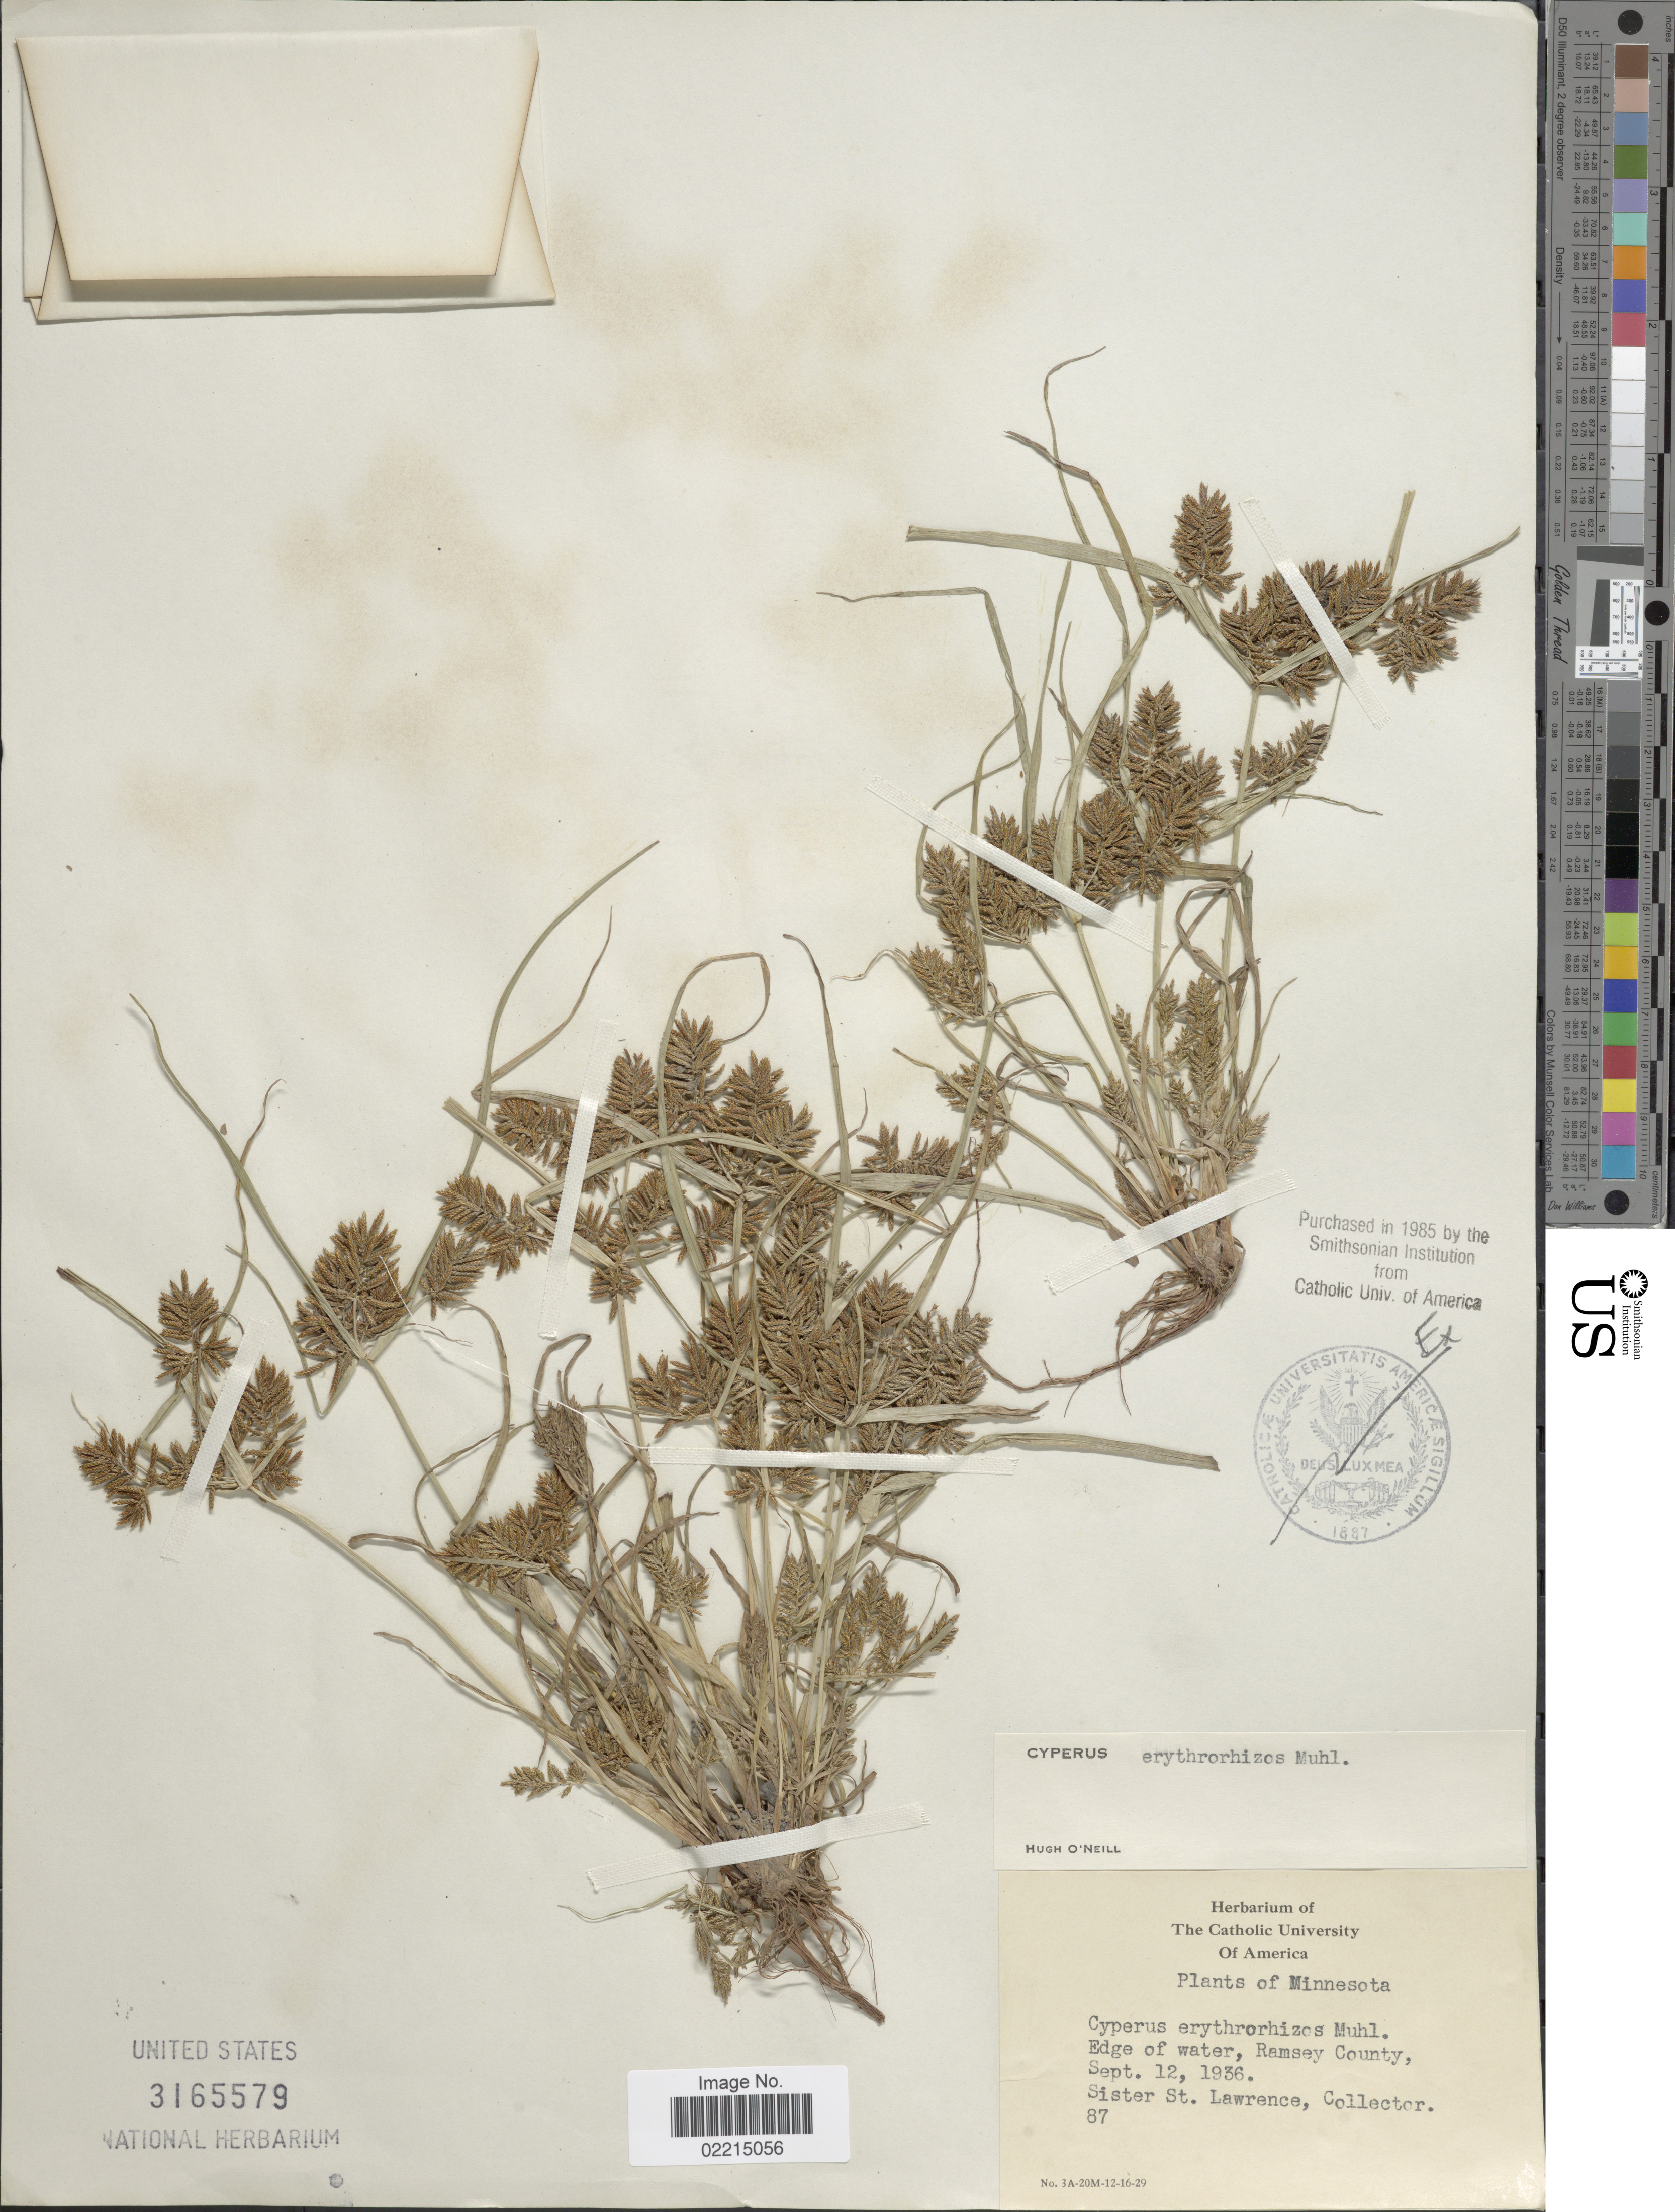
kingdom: Plantae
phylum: Tracheophyta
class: Liliopsida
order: Poales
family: Cyperaceae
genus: Cyperus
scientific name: Cyperus erythrorhizos Muhl.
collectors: S. Lawrence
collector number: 87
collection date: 1936-09-12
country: United States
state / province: Minnesota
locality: Ramsey County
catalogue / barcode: US 3165579